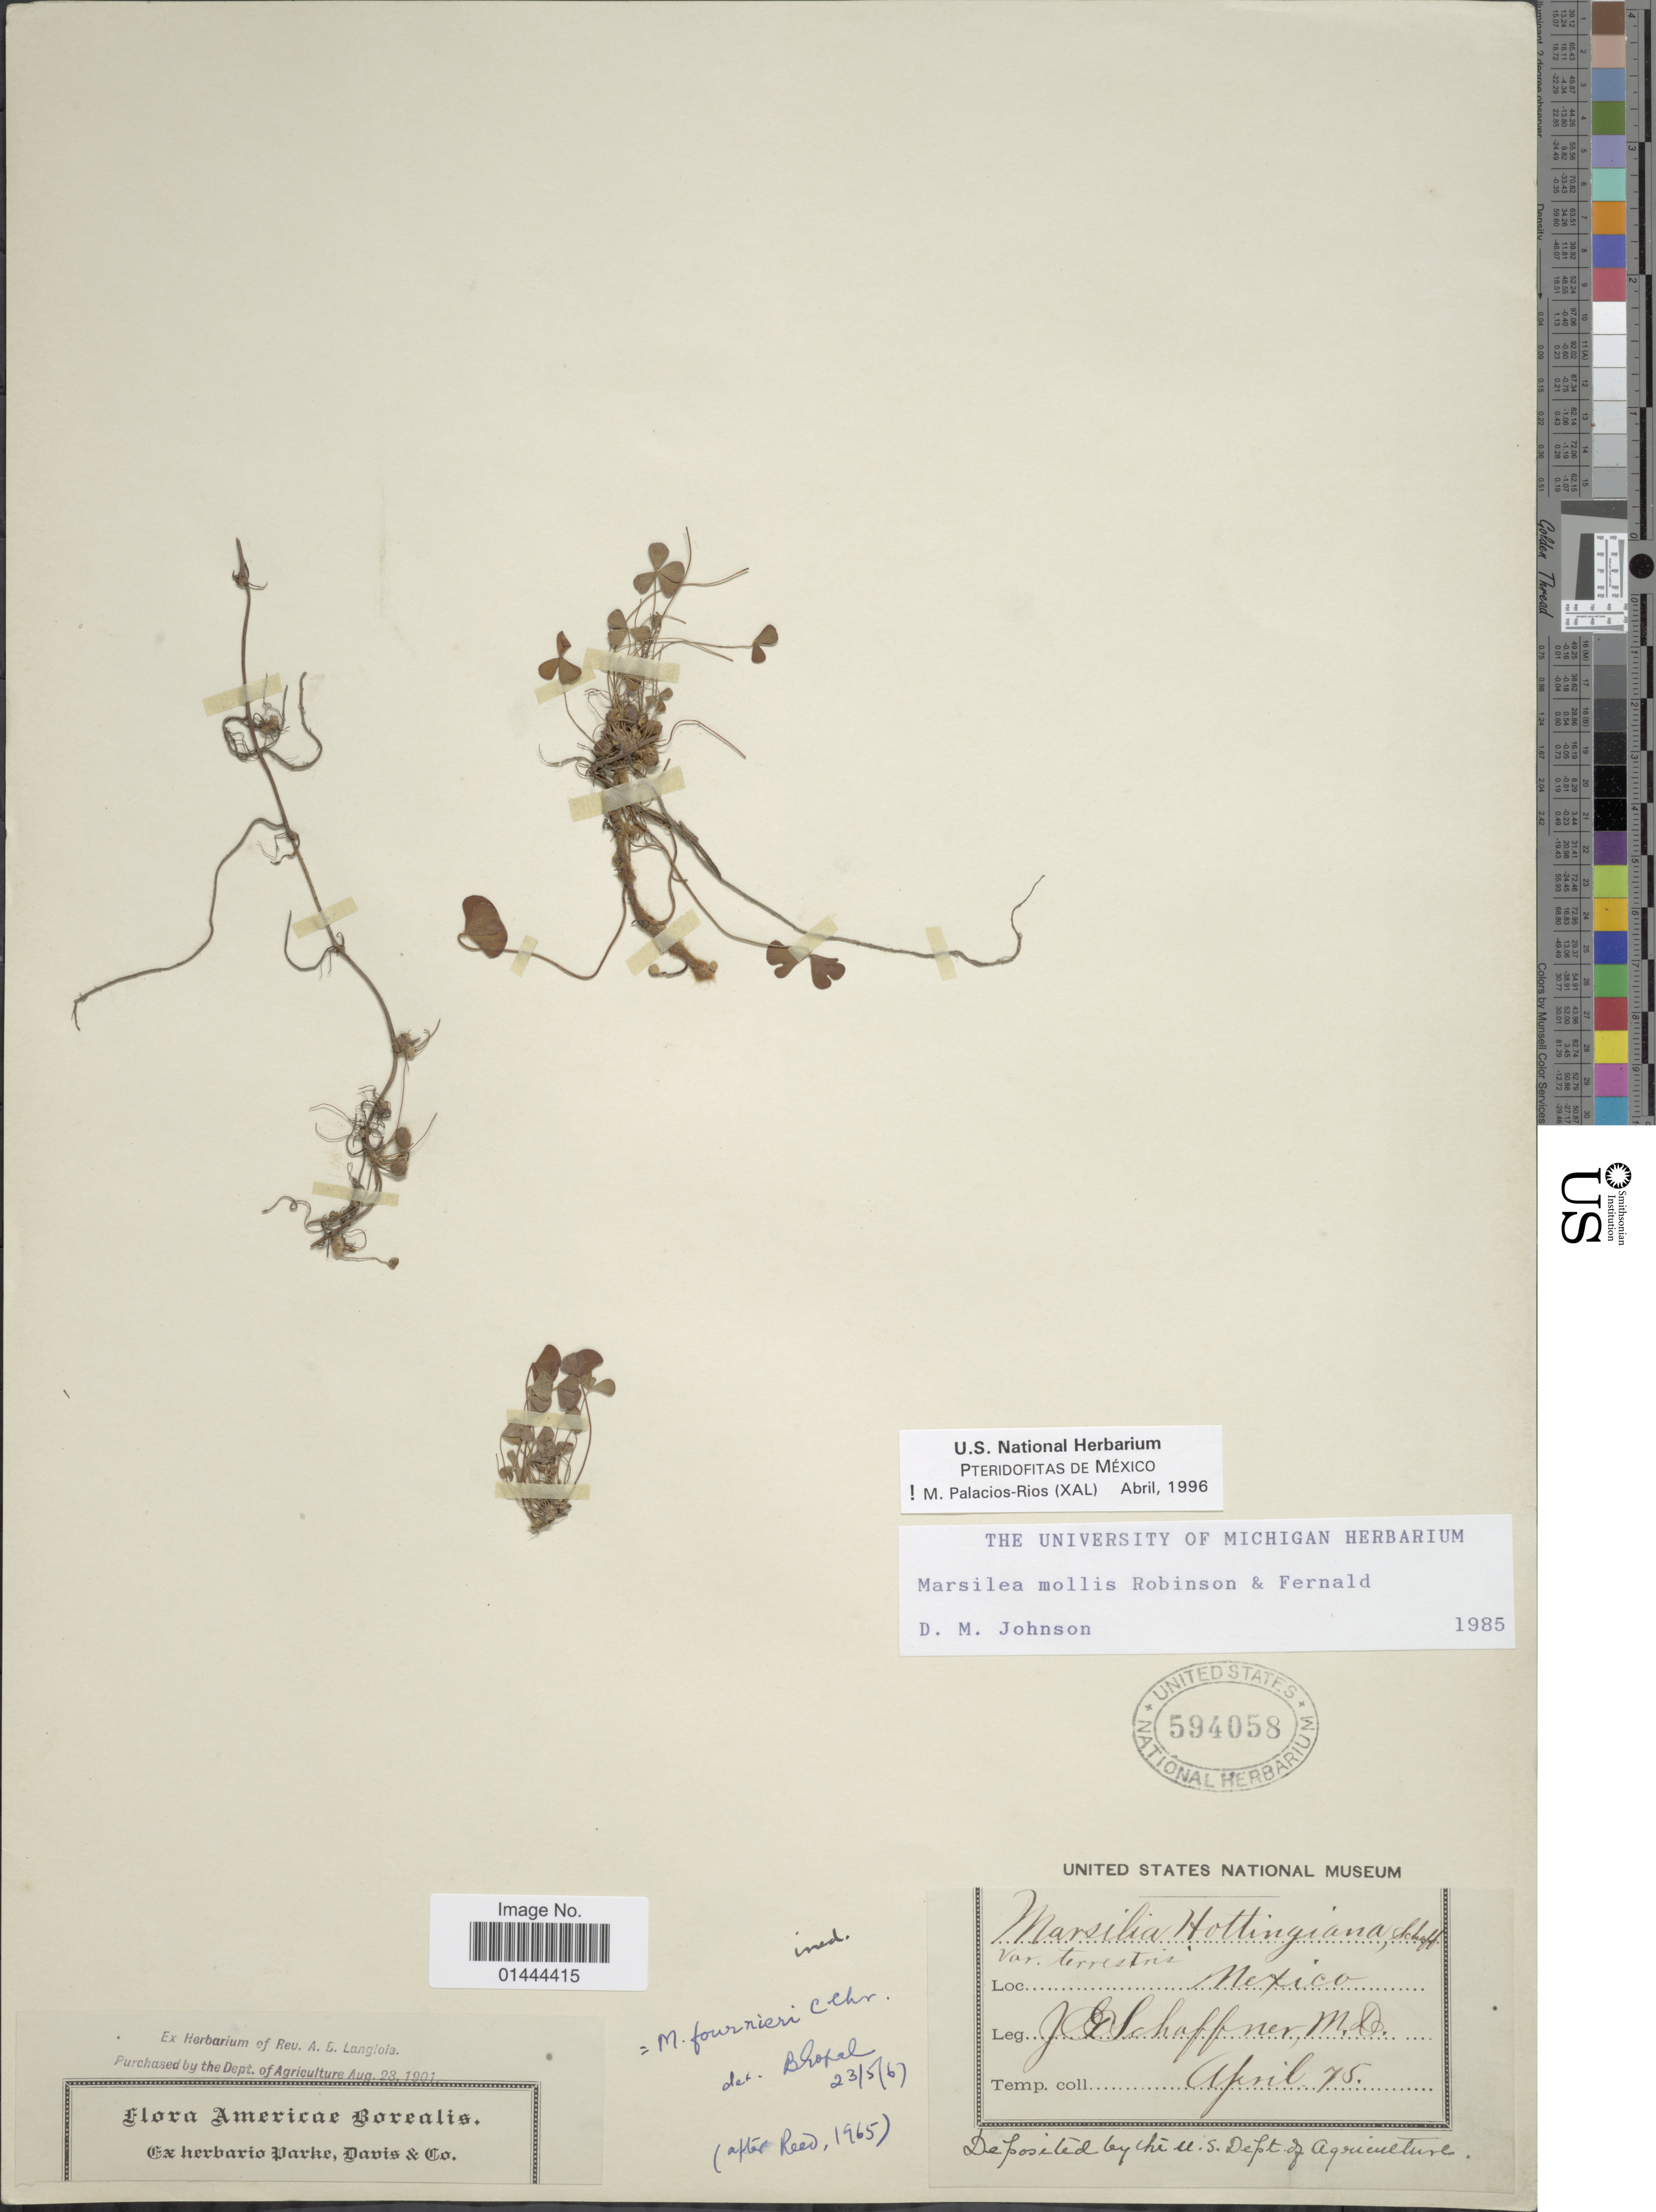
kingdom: Plantae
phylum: Tracheophyta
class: Polypodiopsida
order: Salviniales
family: Marsileaceae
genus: Marsilea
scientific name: Marsilea mollis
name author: B.L. Rob. & Fernald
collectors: J. G. Schaffner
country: Mexico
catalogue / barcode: US 594058